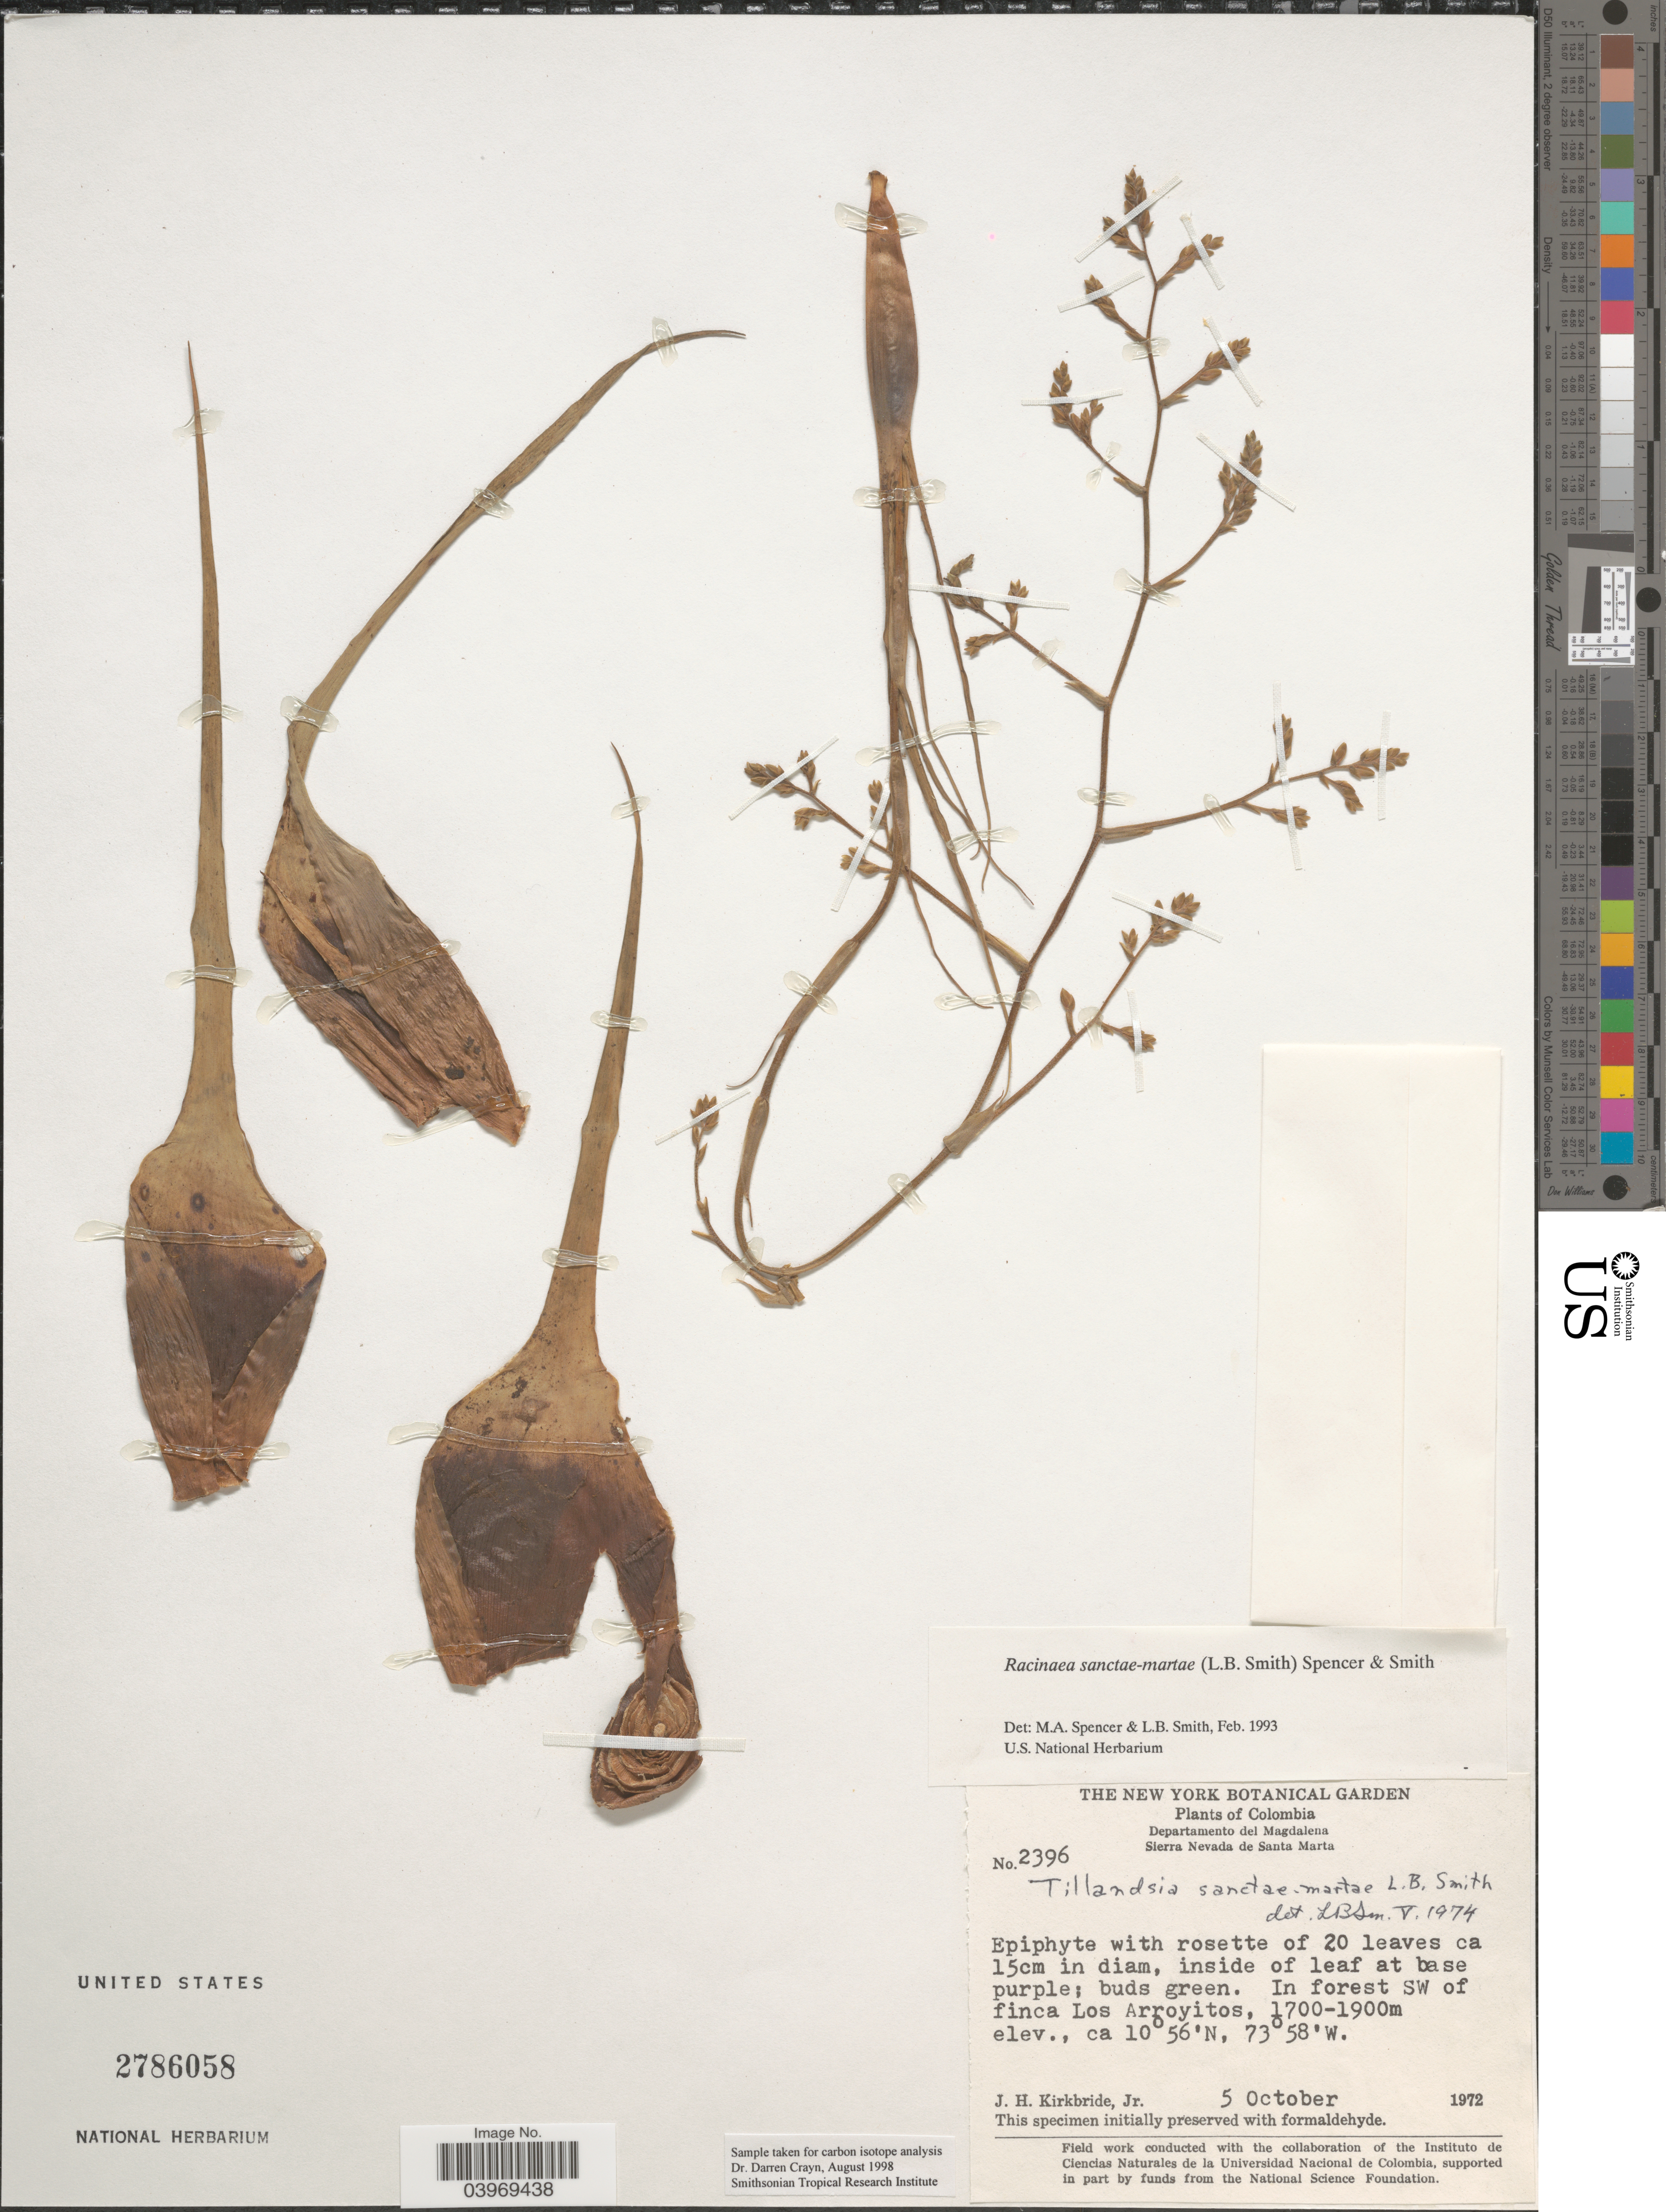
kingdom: Plantae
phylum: Tracheophyta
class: Liliopsida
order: Poales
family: Bromeliaceae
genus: Racinaea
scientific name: Racinaea sanctae-martae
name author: (L.B. Sm.) M.A. Spencer & L.B. Sm.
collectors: J. H. Kirkbride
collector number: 2396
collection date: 1972-10-05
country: Colombia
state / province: Magdalena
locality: Departamento del Magdalena. Sierra Nevada de Santa Marta. In forest SW of finca Los Arroyitos.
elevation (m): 1700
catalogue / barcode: US 2786058